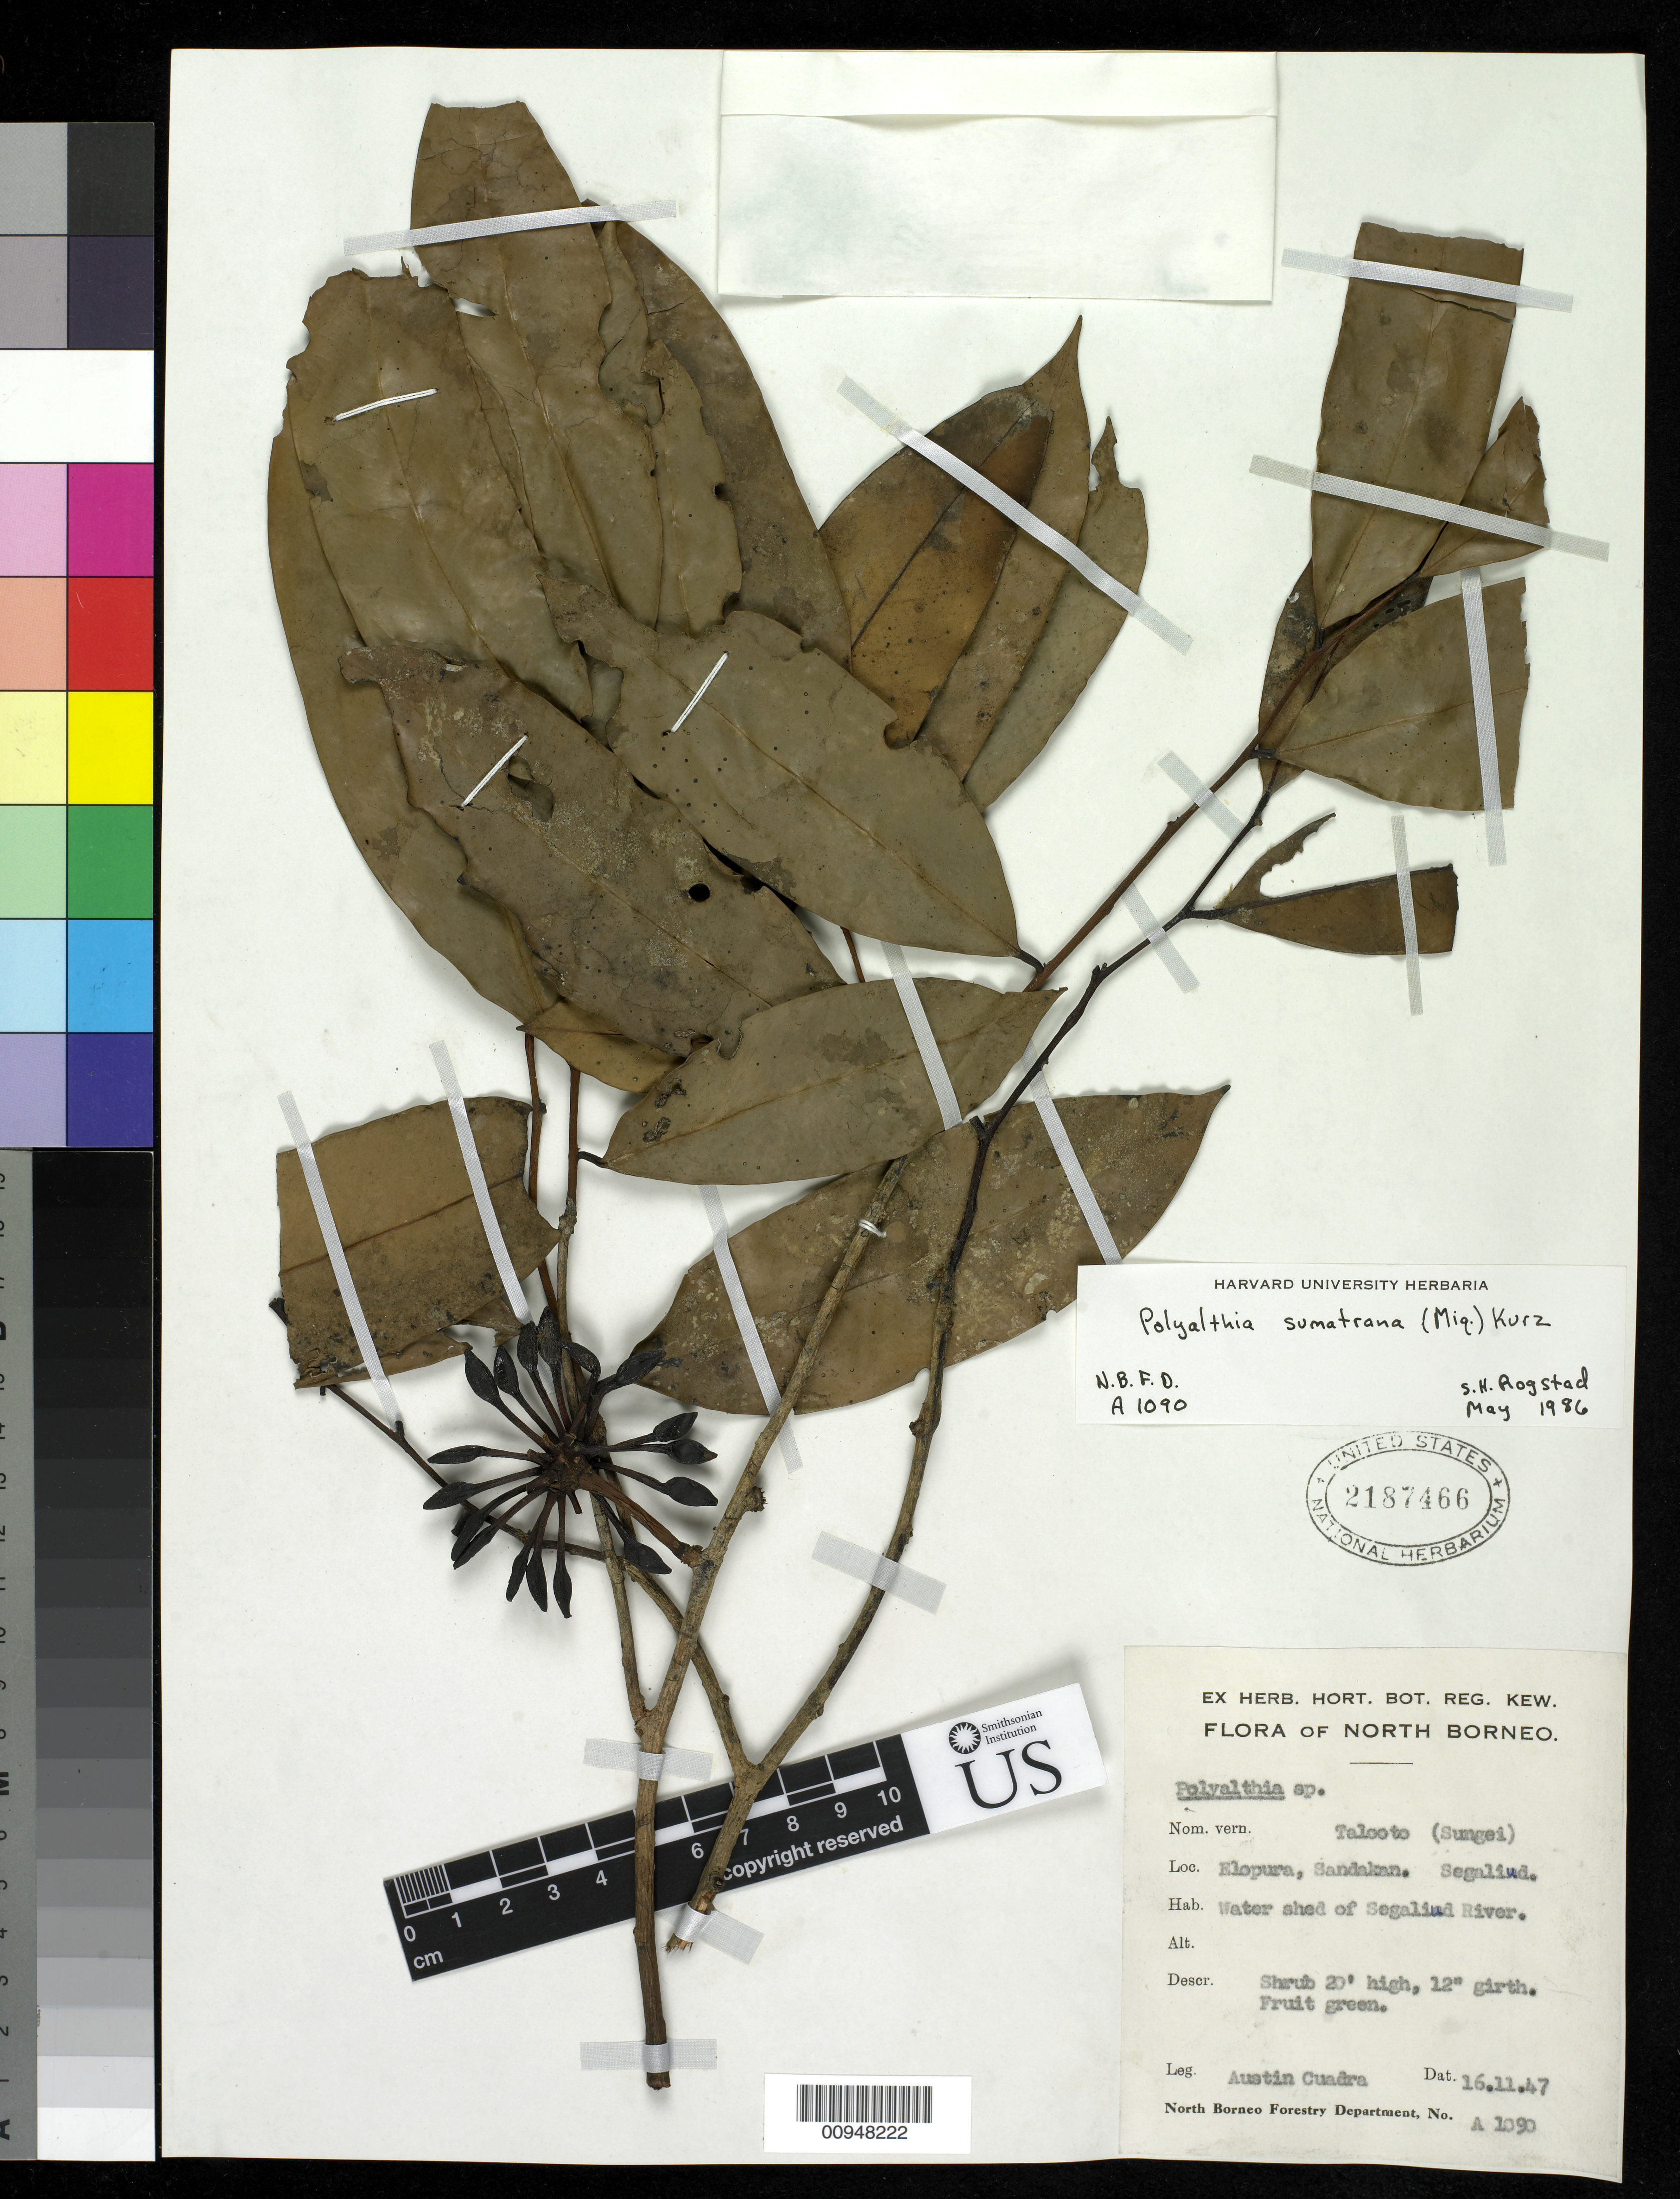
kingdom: Plantae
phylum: Tracheophyta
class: Magnoliopsida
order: Magnoliales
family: Annonaceae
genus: Maasia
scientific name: Maasia sumatrana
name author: (Miq.) Mols et al.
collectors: A. Cuadra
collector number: A 1090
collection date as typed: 16 Nov 1947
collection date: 1947-11-16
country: Malaysia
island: Borneo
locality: Elopura, Sandakan. Segaliud.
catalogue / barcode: US 2187466